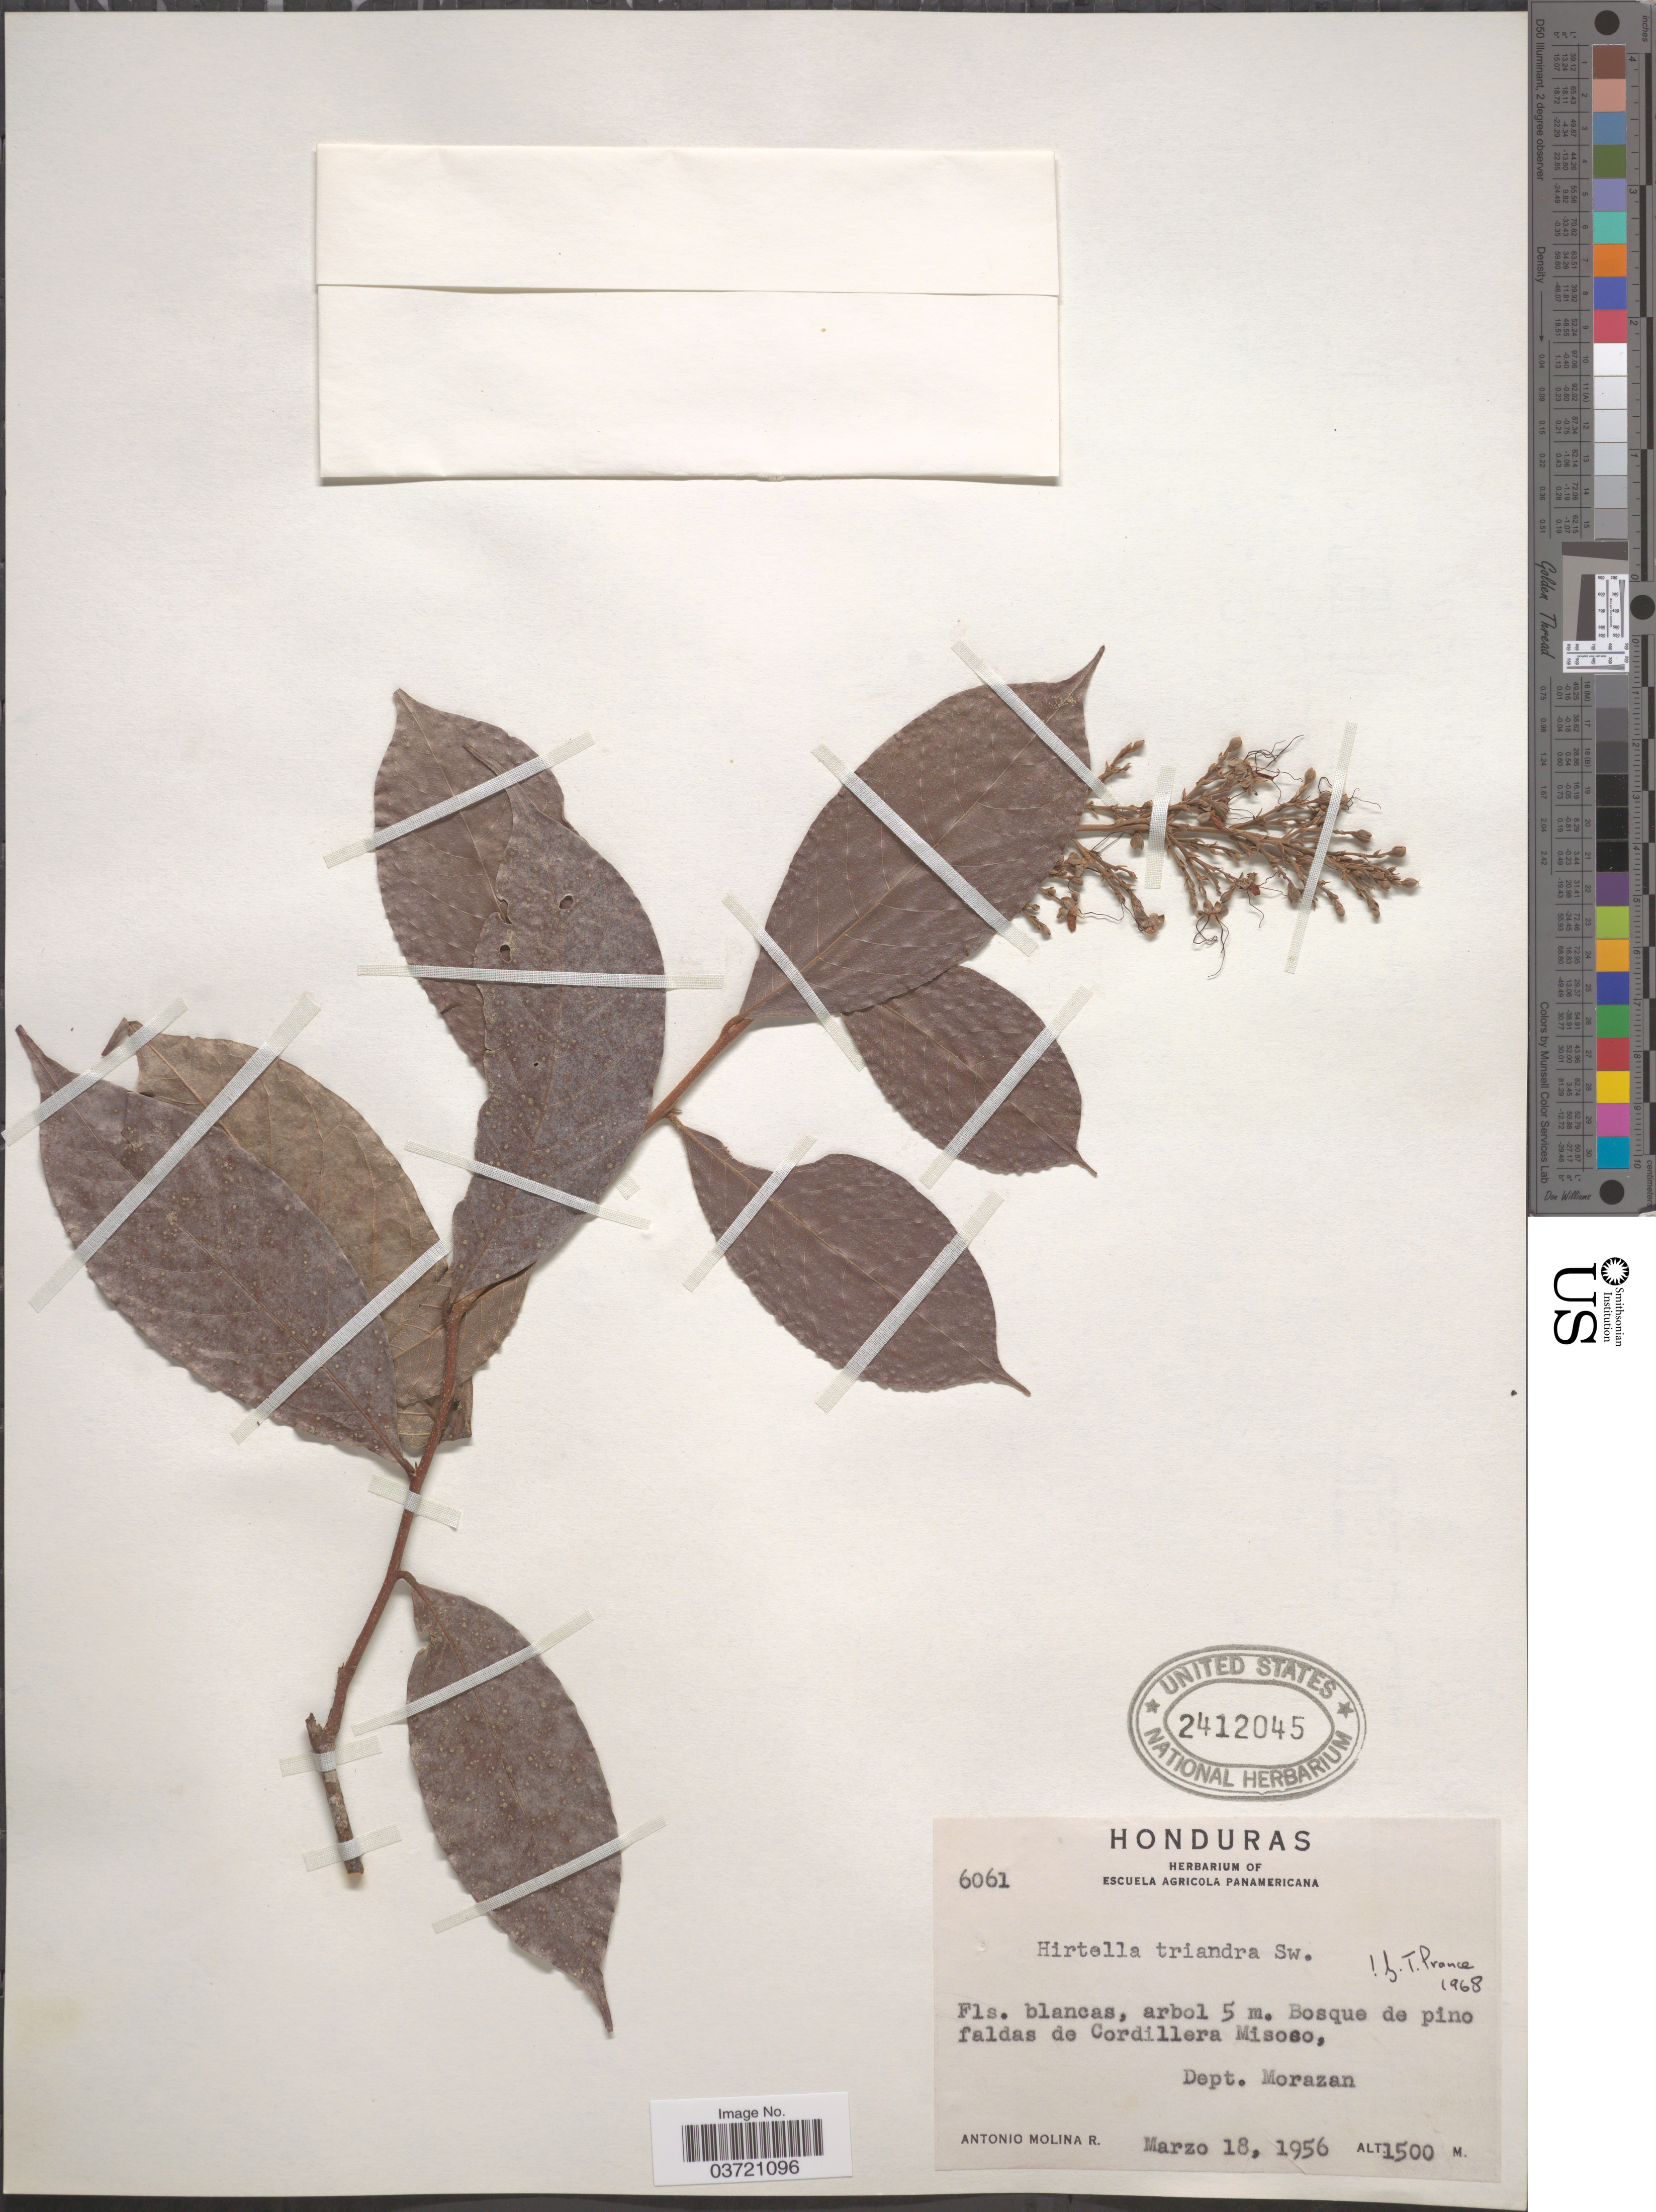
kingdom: Plantae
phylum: Tracheophyta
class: Magnoliopsida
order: Malpighiales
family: Chrysobalanaceae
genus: Hirtella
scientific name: Hirtella triandra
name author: Sw.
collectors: A. Molina R.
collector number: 6061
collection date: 1956-03-18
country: Honduras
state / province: Fco. Morazán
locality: Bosque de pino faldas de Cordillera Misoso, Dept. Morazan.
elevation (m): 1500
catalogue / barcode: US 2412045